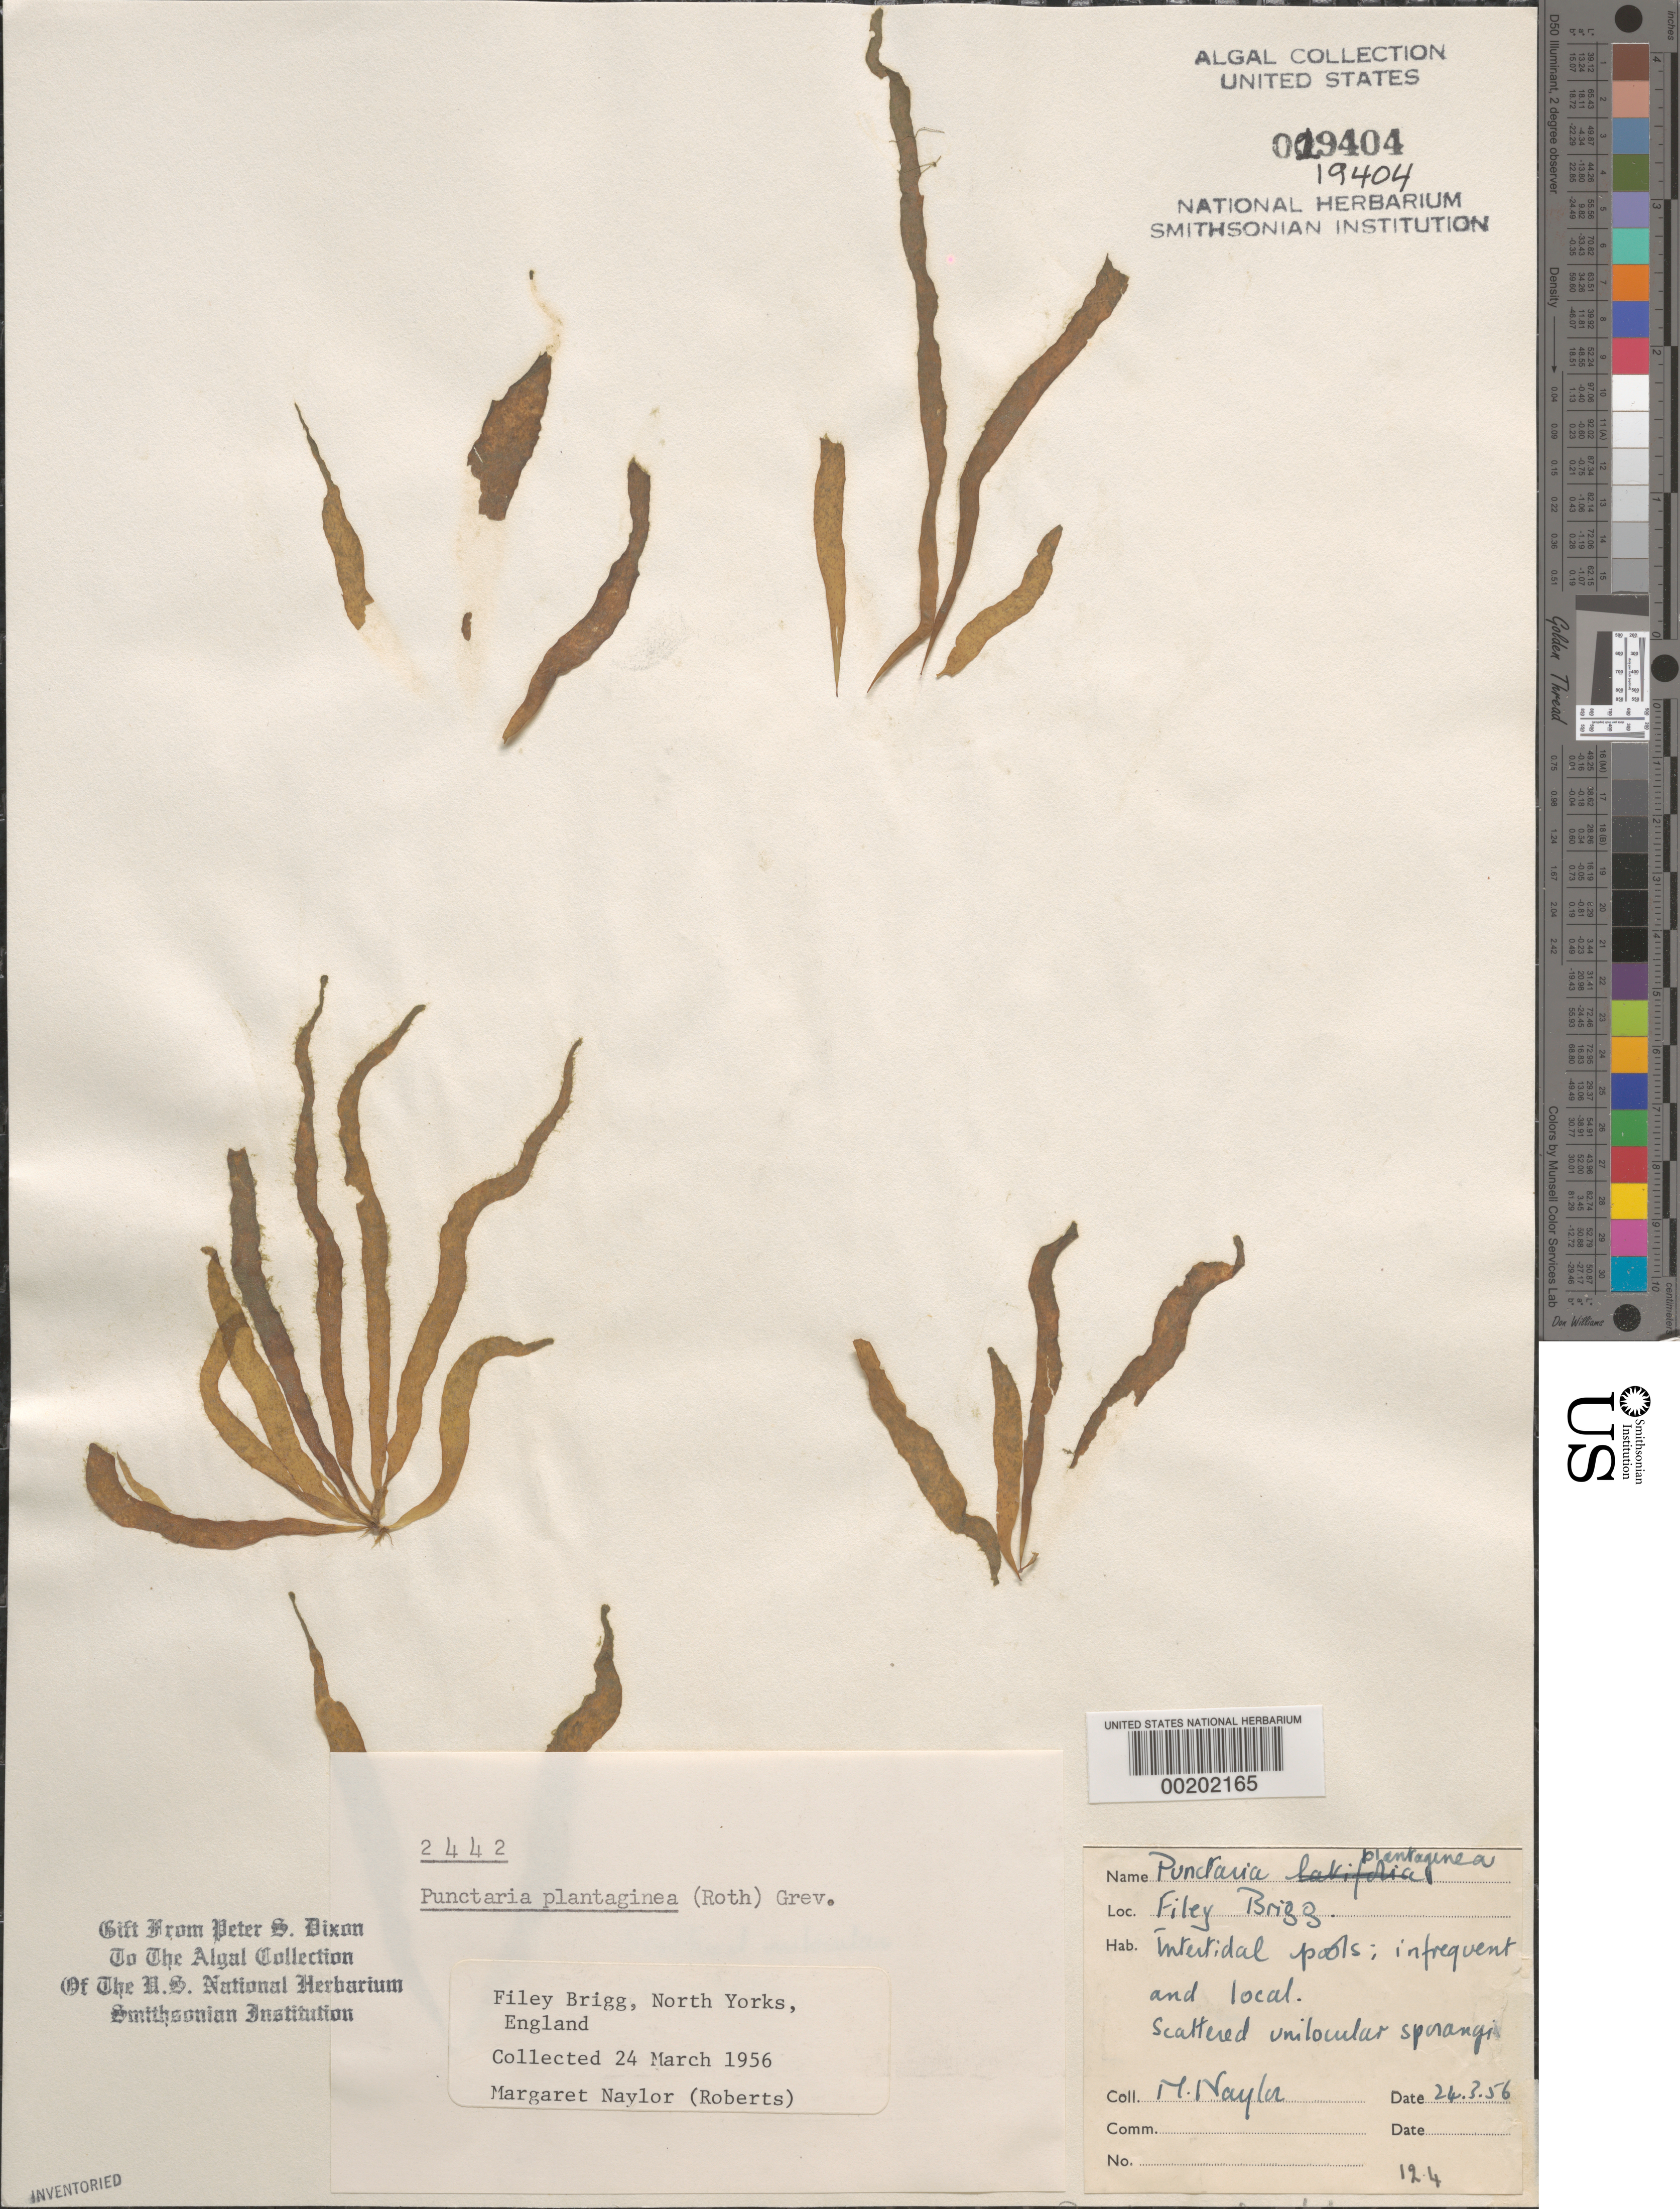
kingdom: Chromista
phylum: Ochrophyta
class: Phaeophyceae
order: Dictyosiphonales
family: Punctariaceae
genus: Punctaria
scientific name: Punctaria plantaginea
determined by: Dixon, P. S.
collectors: M. Roberts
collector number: PSD 2442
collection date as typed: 24 Mar 1956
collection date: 1956-03-24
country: United Kingdom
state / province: England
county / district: North Yorkshire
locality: Filey Brigg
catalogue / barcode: US 19404